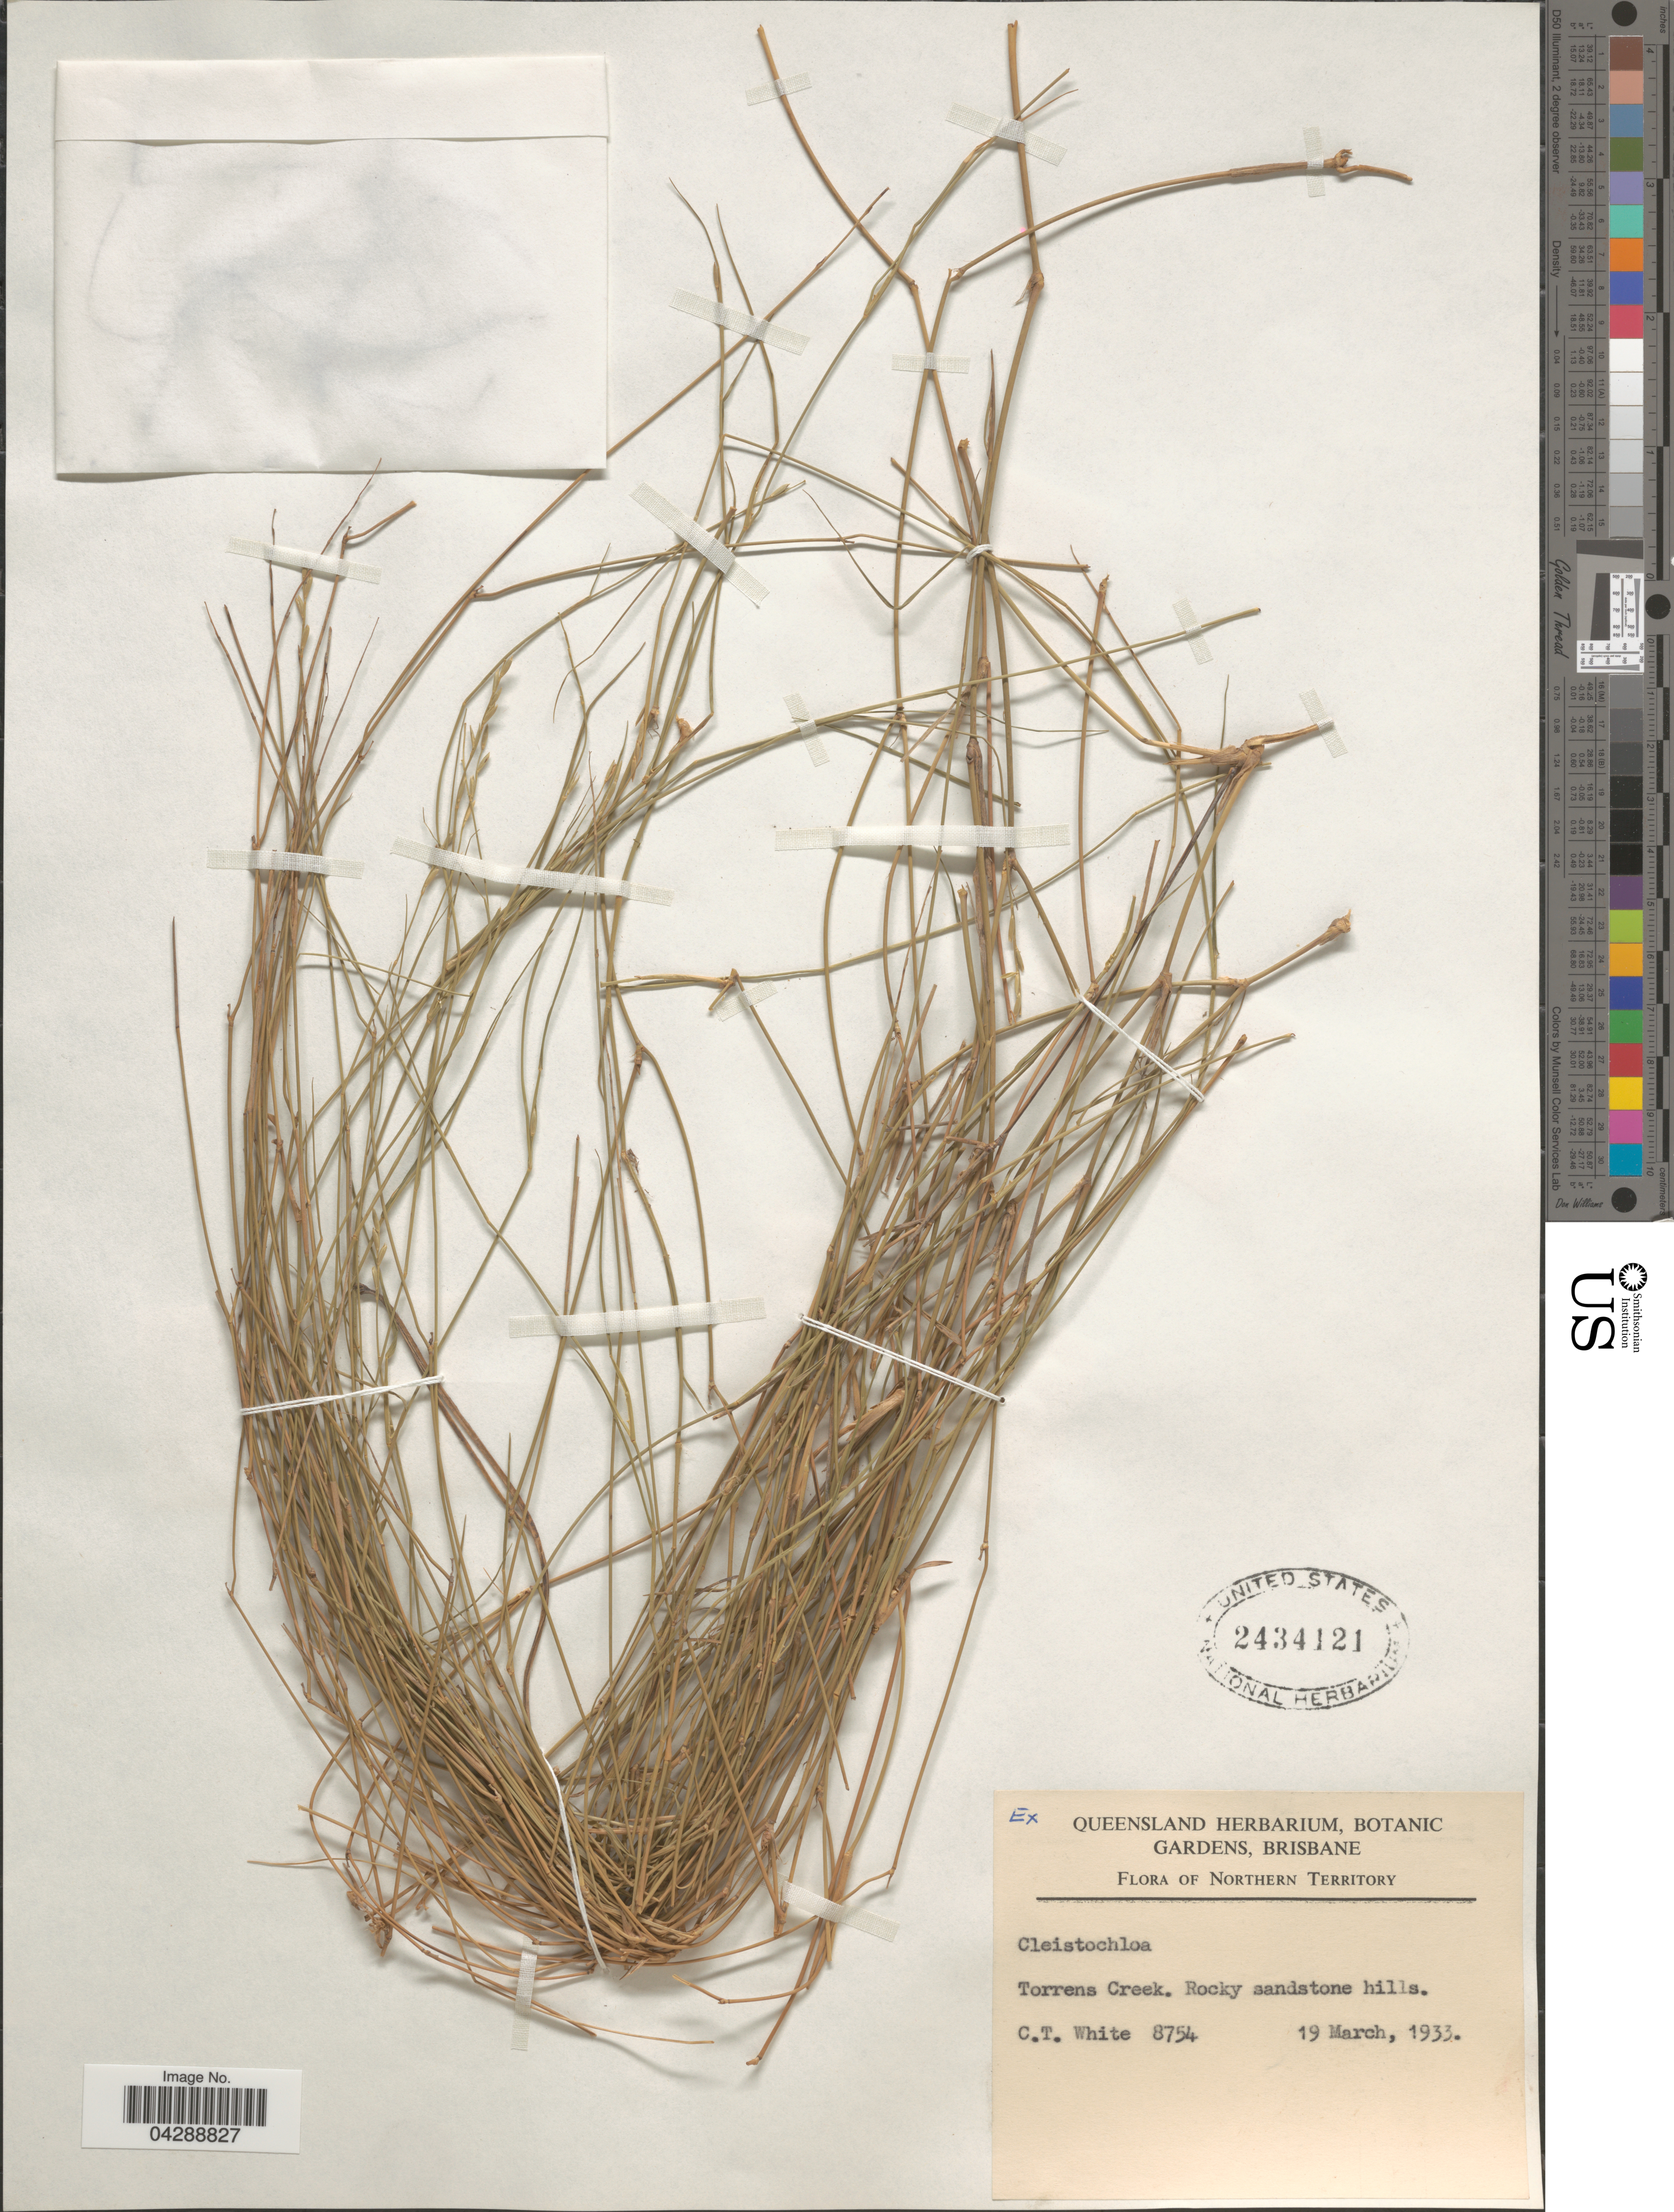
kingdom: Plantae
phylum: Tracheophyta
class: Liliopsida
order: Poales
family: Poaceae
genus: Cleistochloa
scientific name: Cleistochloa sp.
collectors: C. T. White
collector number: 8754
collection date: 1933-03-19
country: Australia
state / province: Northern Territory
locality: Torrens Creek. Rocky sandstone hills.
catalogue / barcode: US 2434121